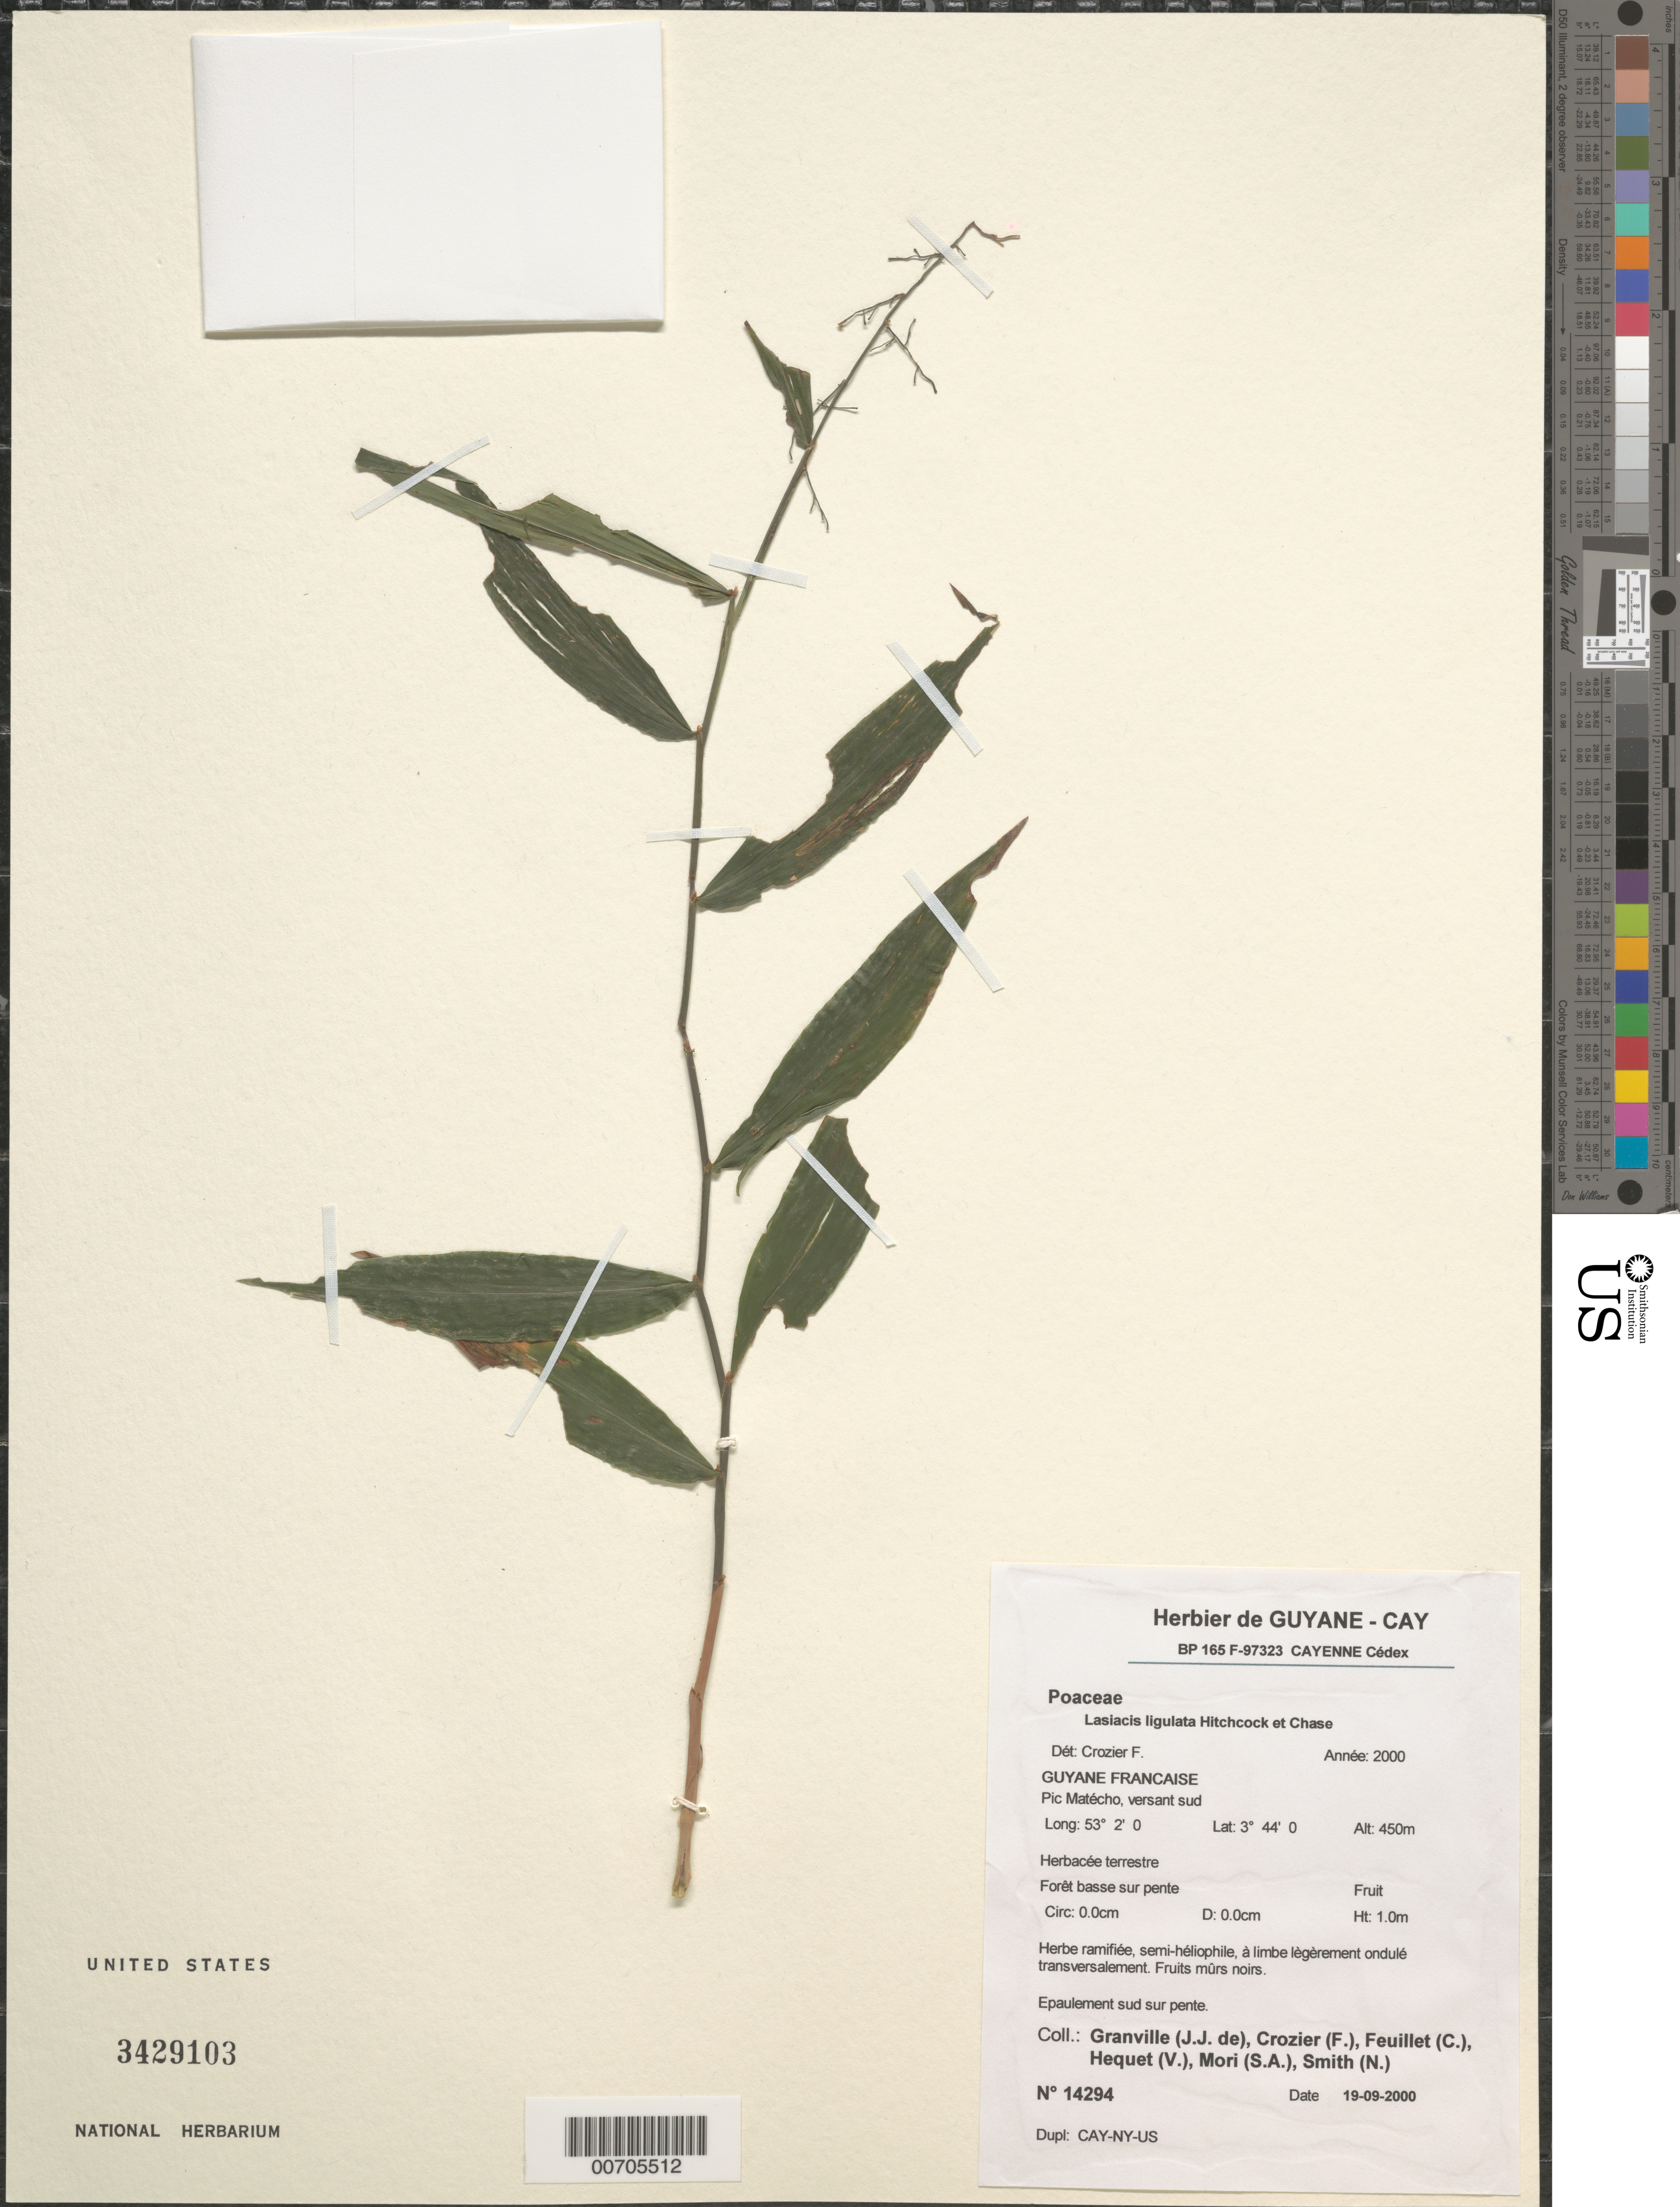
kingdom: Plantae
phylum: Tracheophyta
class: Liliopsida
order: Poales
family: Poaceae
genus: Lasiacis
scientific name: Lasiacis ligulata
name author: Hitchc. & Chase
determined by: Crozier, F.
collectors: J.-J. de Granville, F. Crozier, C. Feuillet, V. Hequet, S. Mori & N. Smith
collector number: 14294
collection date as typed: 19-Sep-00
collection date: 2000-09-19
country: French Guiana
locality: Pic Matécho, versant sud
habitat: Forêt basse sur pente d'inselberg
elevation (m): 450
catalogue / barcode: US 3429103